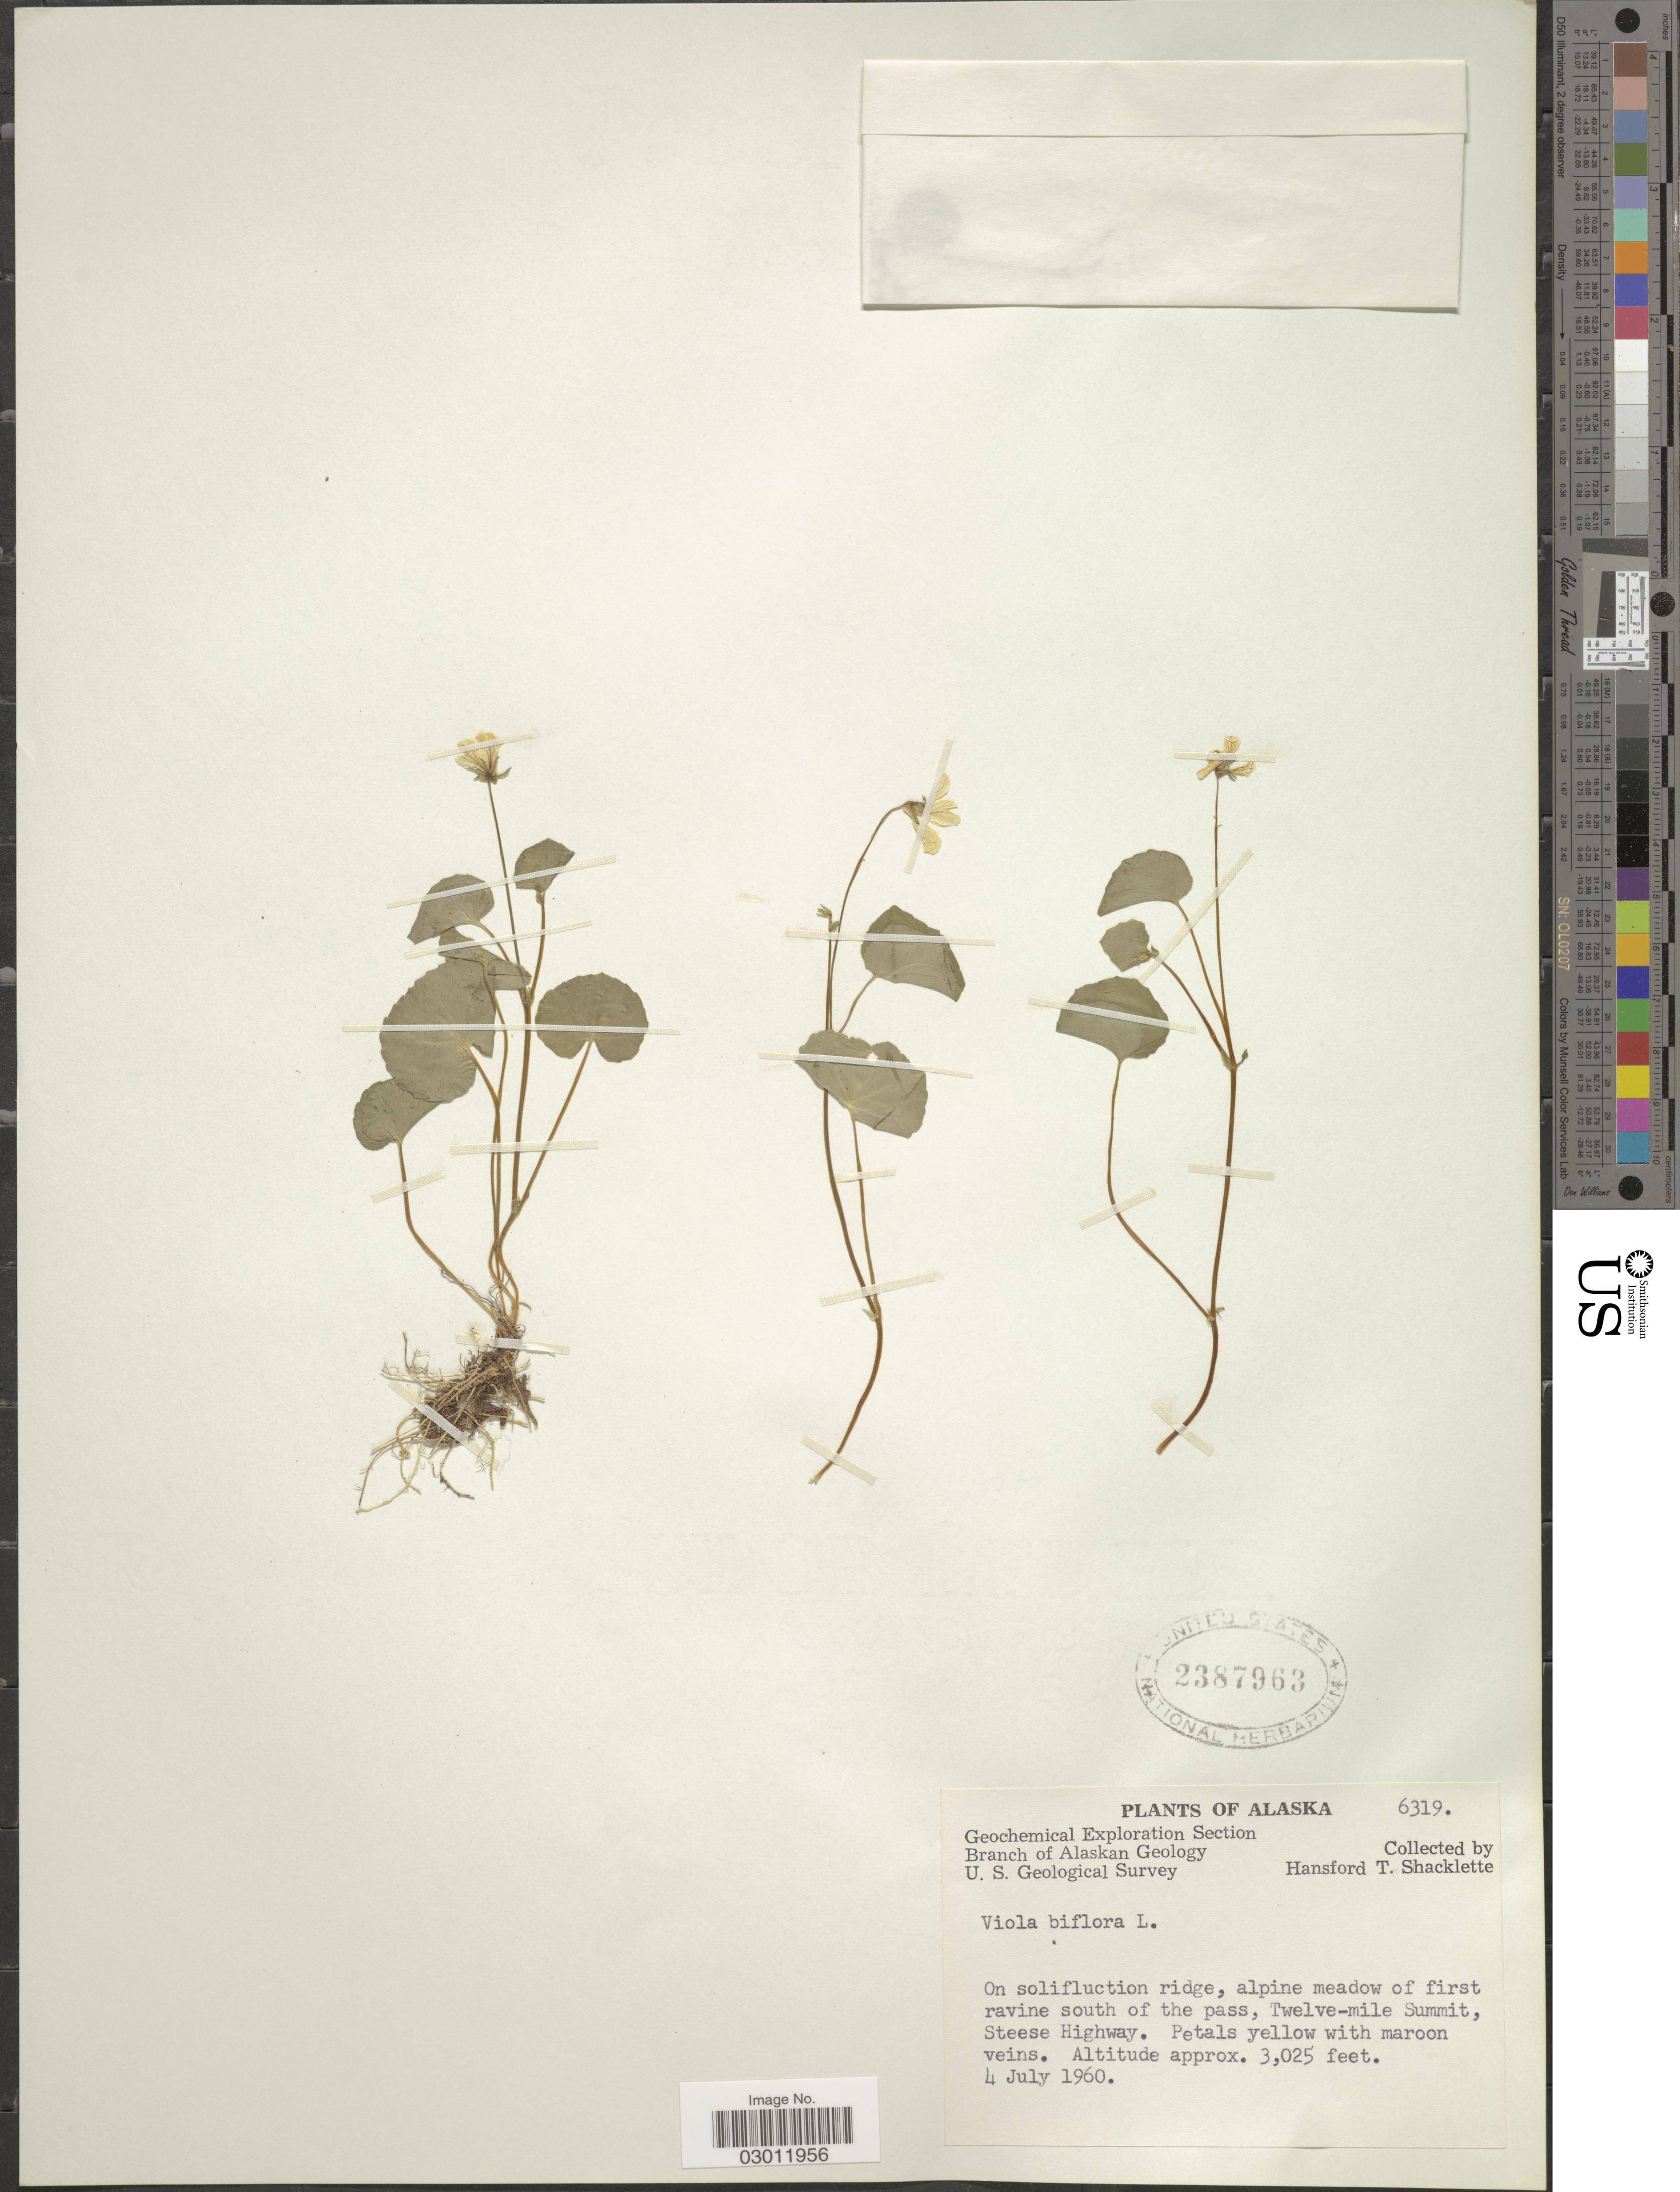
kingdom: Plantae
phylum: Tracheophyta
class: Magnoliopsida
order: Malpighiales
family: Violaceae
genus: Viola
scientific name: Viola biflora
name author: L.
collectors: H. Shacklette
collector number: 6319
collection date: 1960-07-04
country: United States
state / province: Alaska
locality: On solifluction ridge, alpine meadow of first ravine south of the pass, Twelve-mile Summit, Steese Highway.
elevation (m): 922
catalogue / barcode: US 2387963